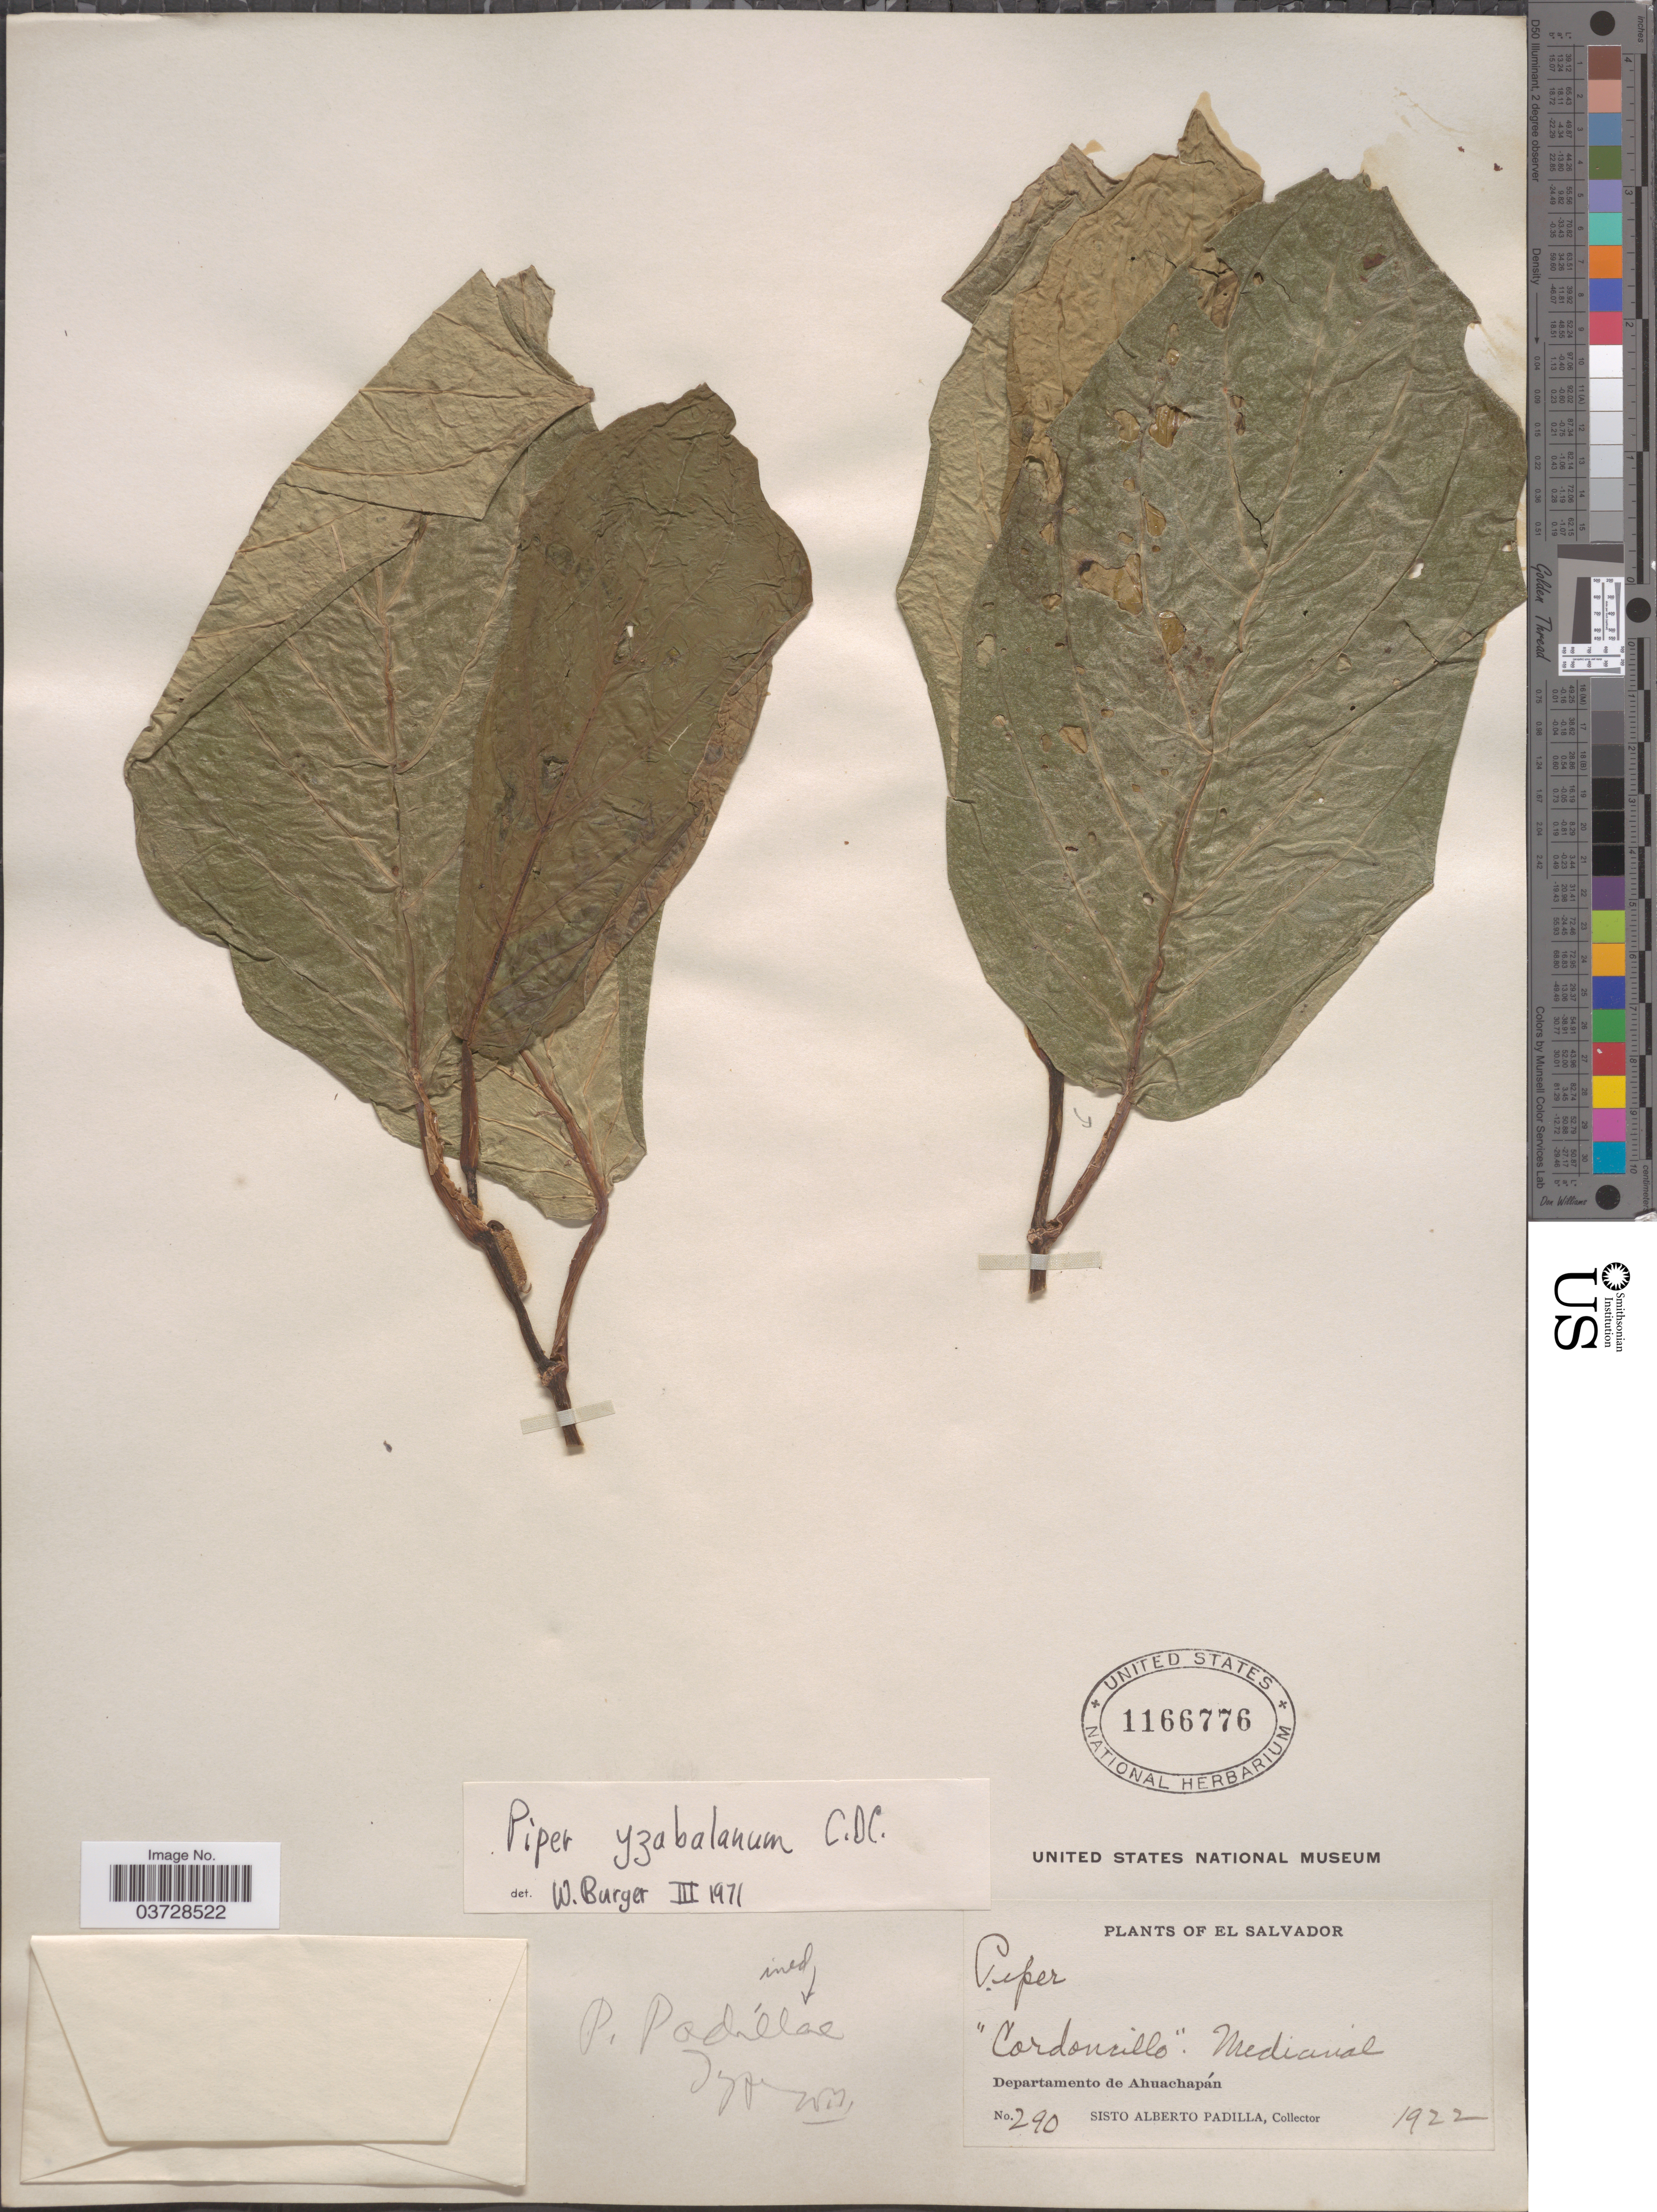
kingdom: Plantae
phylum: Tracheophyta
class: Magnoliopsida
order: Piperales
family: Piperaceae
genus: Piper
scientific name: Piper yzabalanum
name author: C. DC.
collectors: S. A. Padilla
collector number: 290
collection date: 1922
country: El Salvador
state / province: Ahuachapan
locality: Departamento de Ahuachapán.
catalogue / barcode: US 1166776